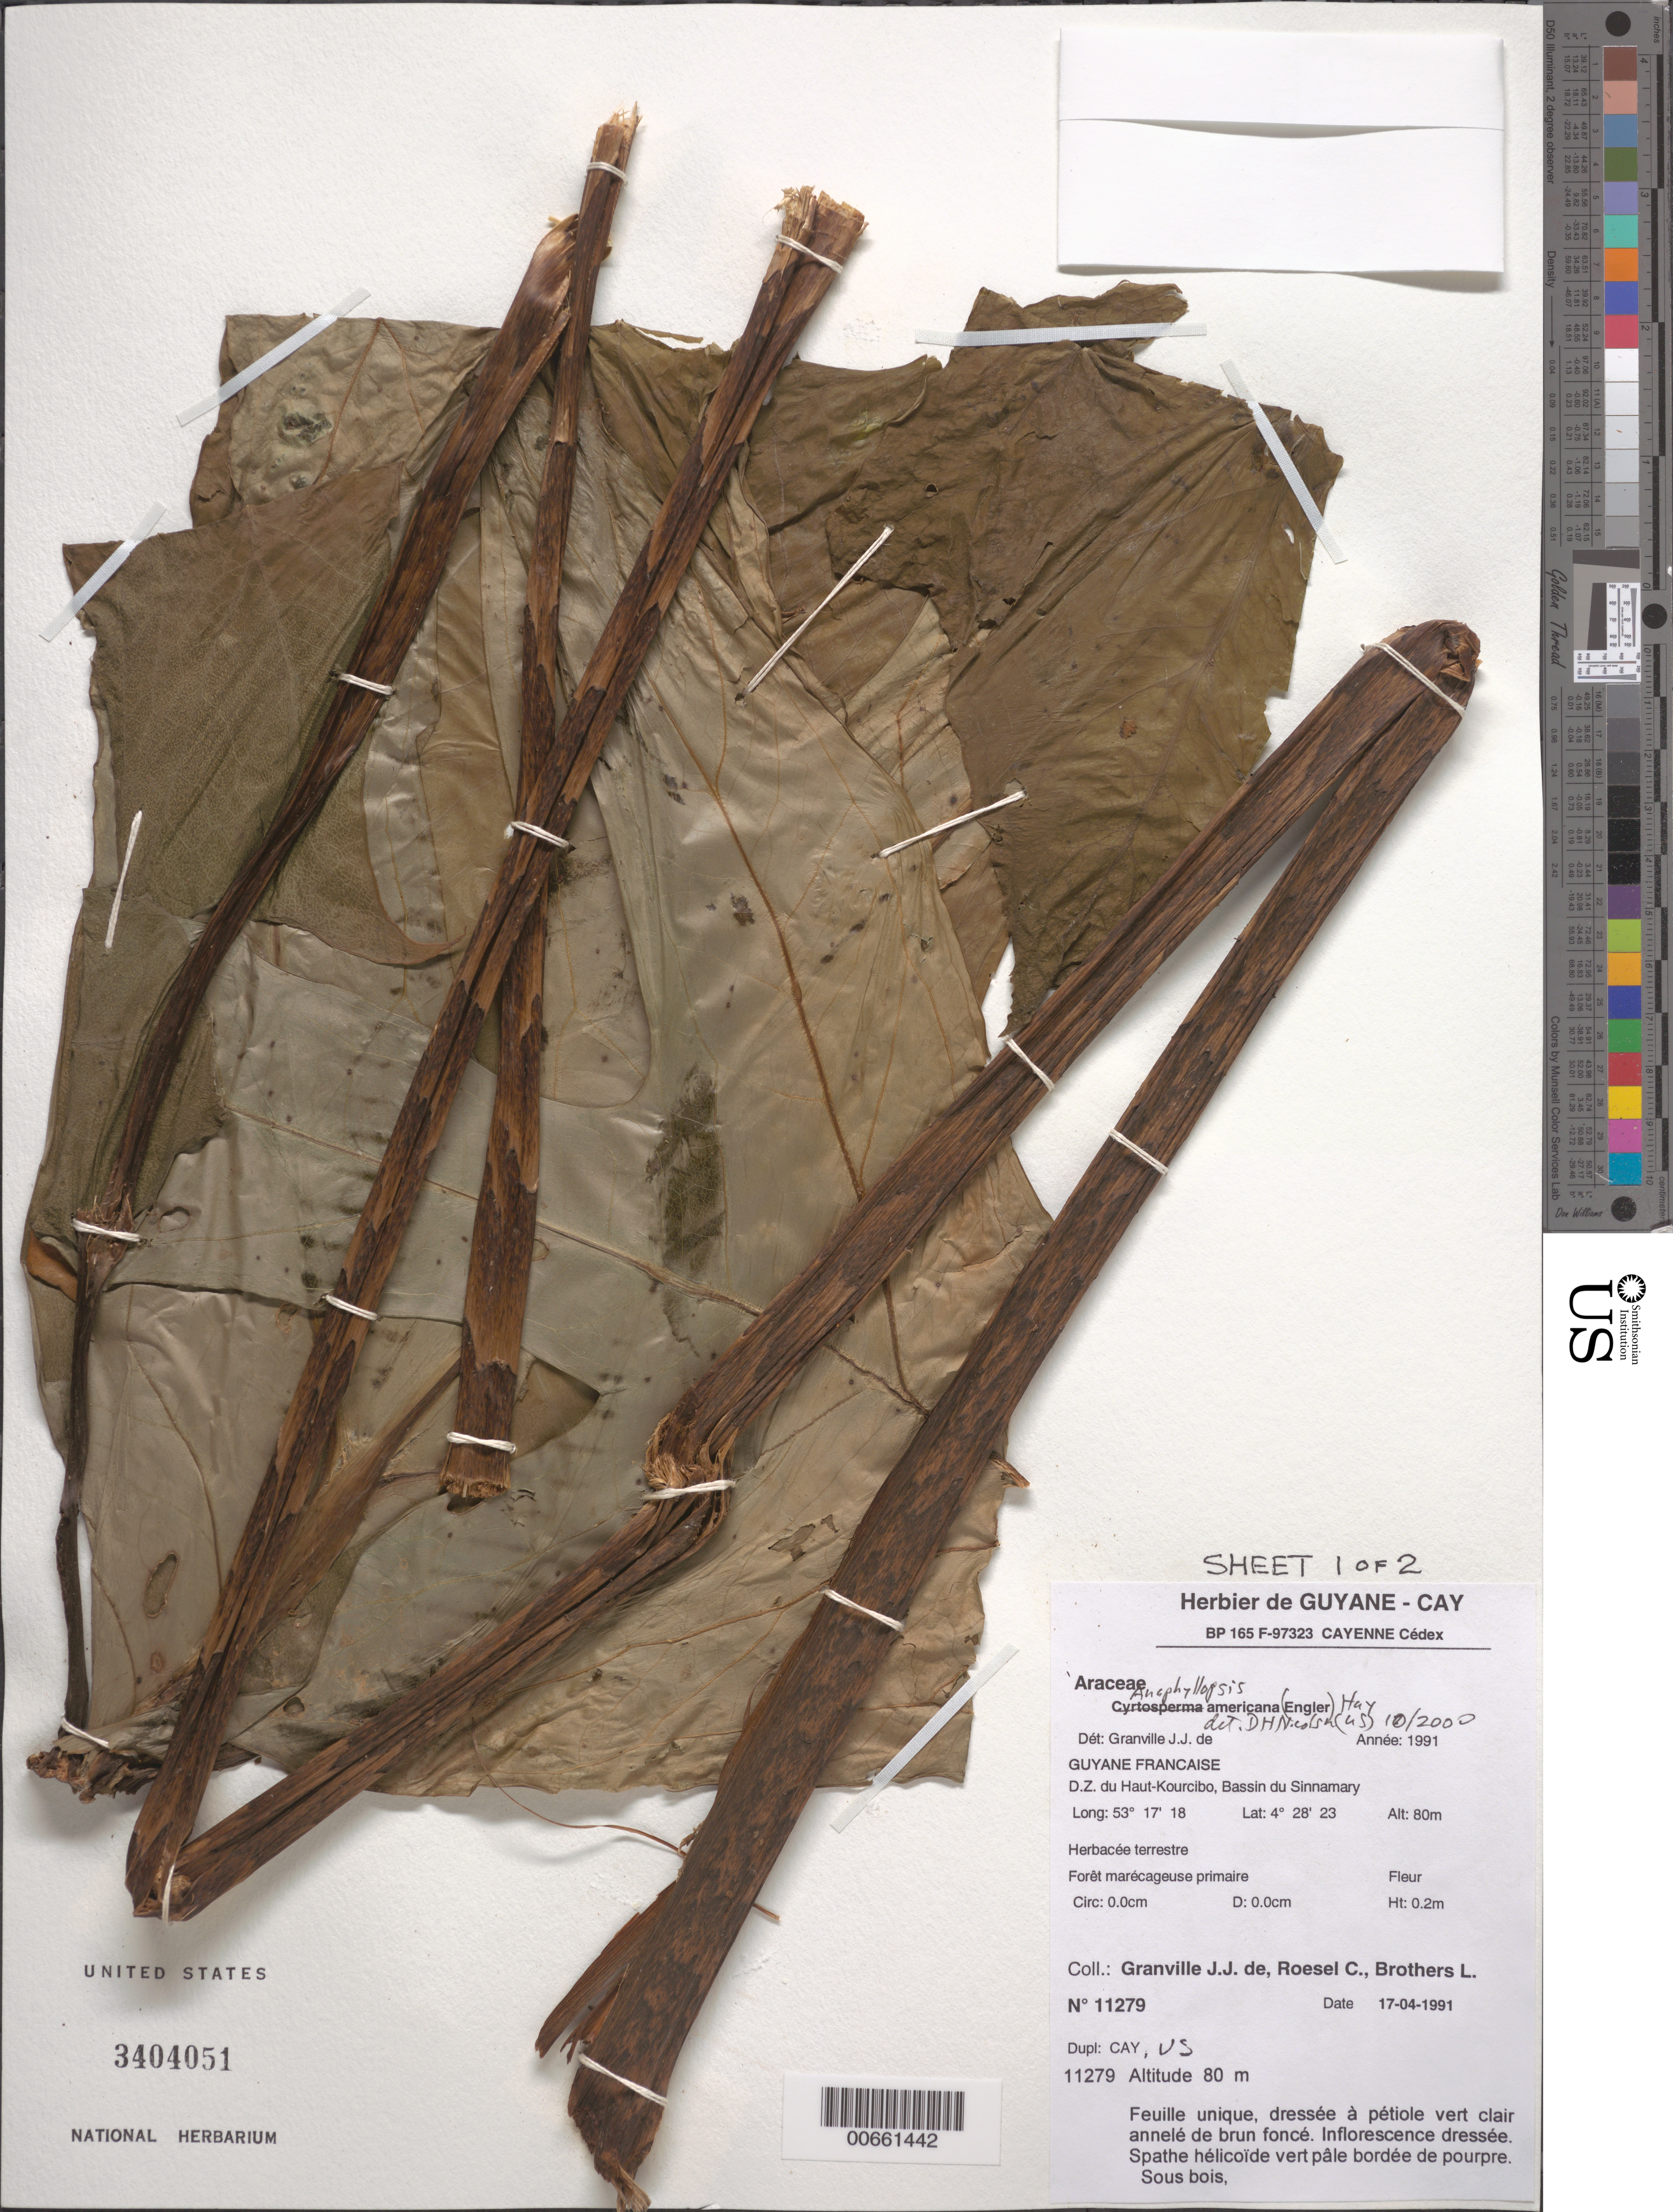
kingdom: Plantae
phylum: Tracheophyta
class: Liliopsida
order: Alismatales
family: Araceae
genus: Anaphyllopsis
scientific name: Anaphyllopsis americana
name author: (Engl.) A. Hay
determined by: Granville, J. J. de, (CAY), Institut de Recherche pour le Developpement (IRD) (FRENCH GUIANA)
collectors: J.-J. de Granville, C. S. Roesel & L. Brothers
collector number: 11279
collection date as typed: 17-Apr-91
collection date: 1991-04-17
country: French Guiana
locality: D.Z. du Haut-Kourcibo, Bassin du Sinnamary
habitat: Boggy primary forest, underbrush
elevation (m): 80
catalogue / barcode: US 3404051